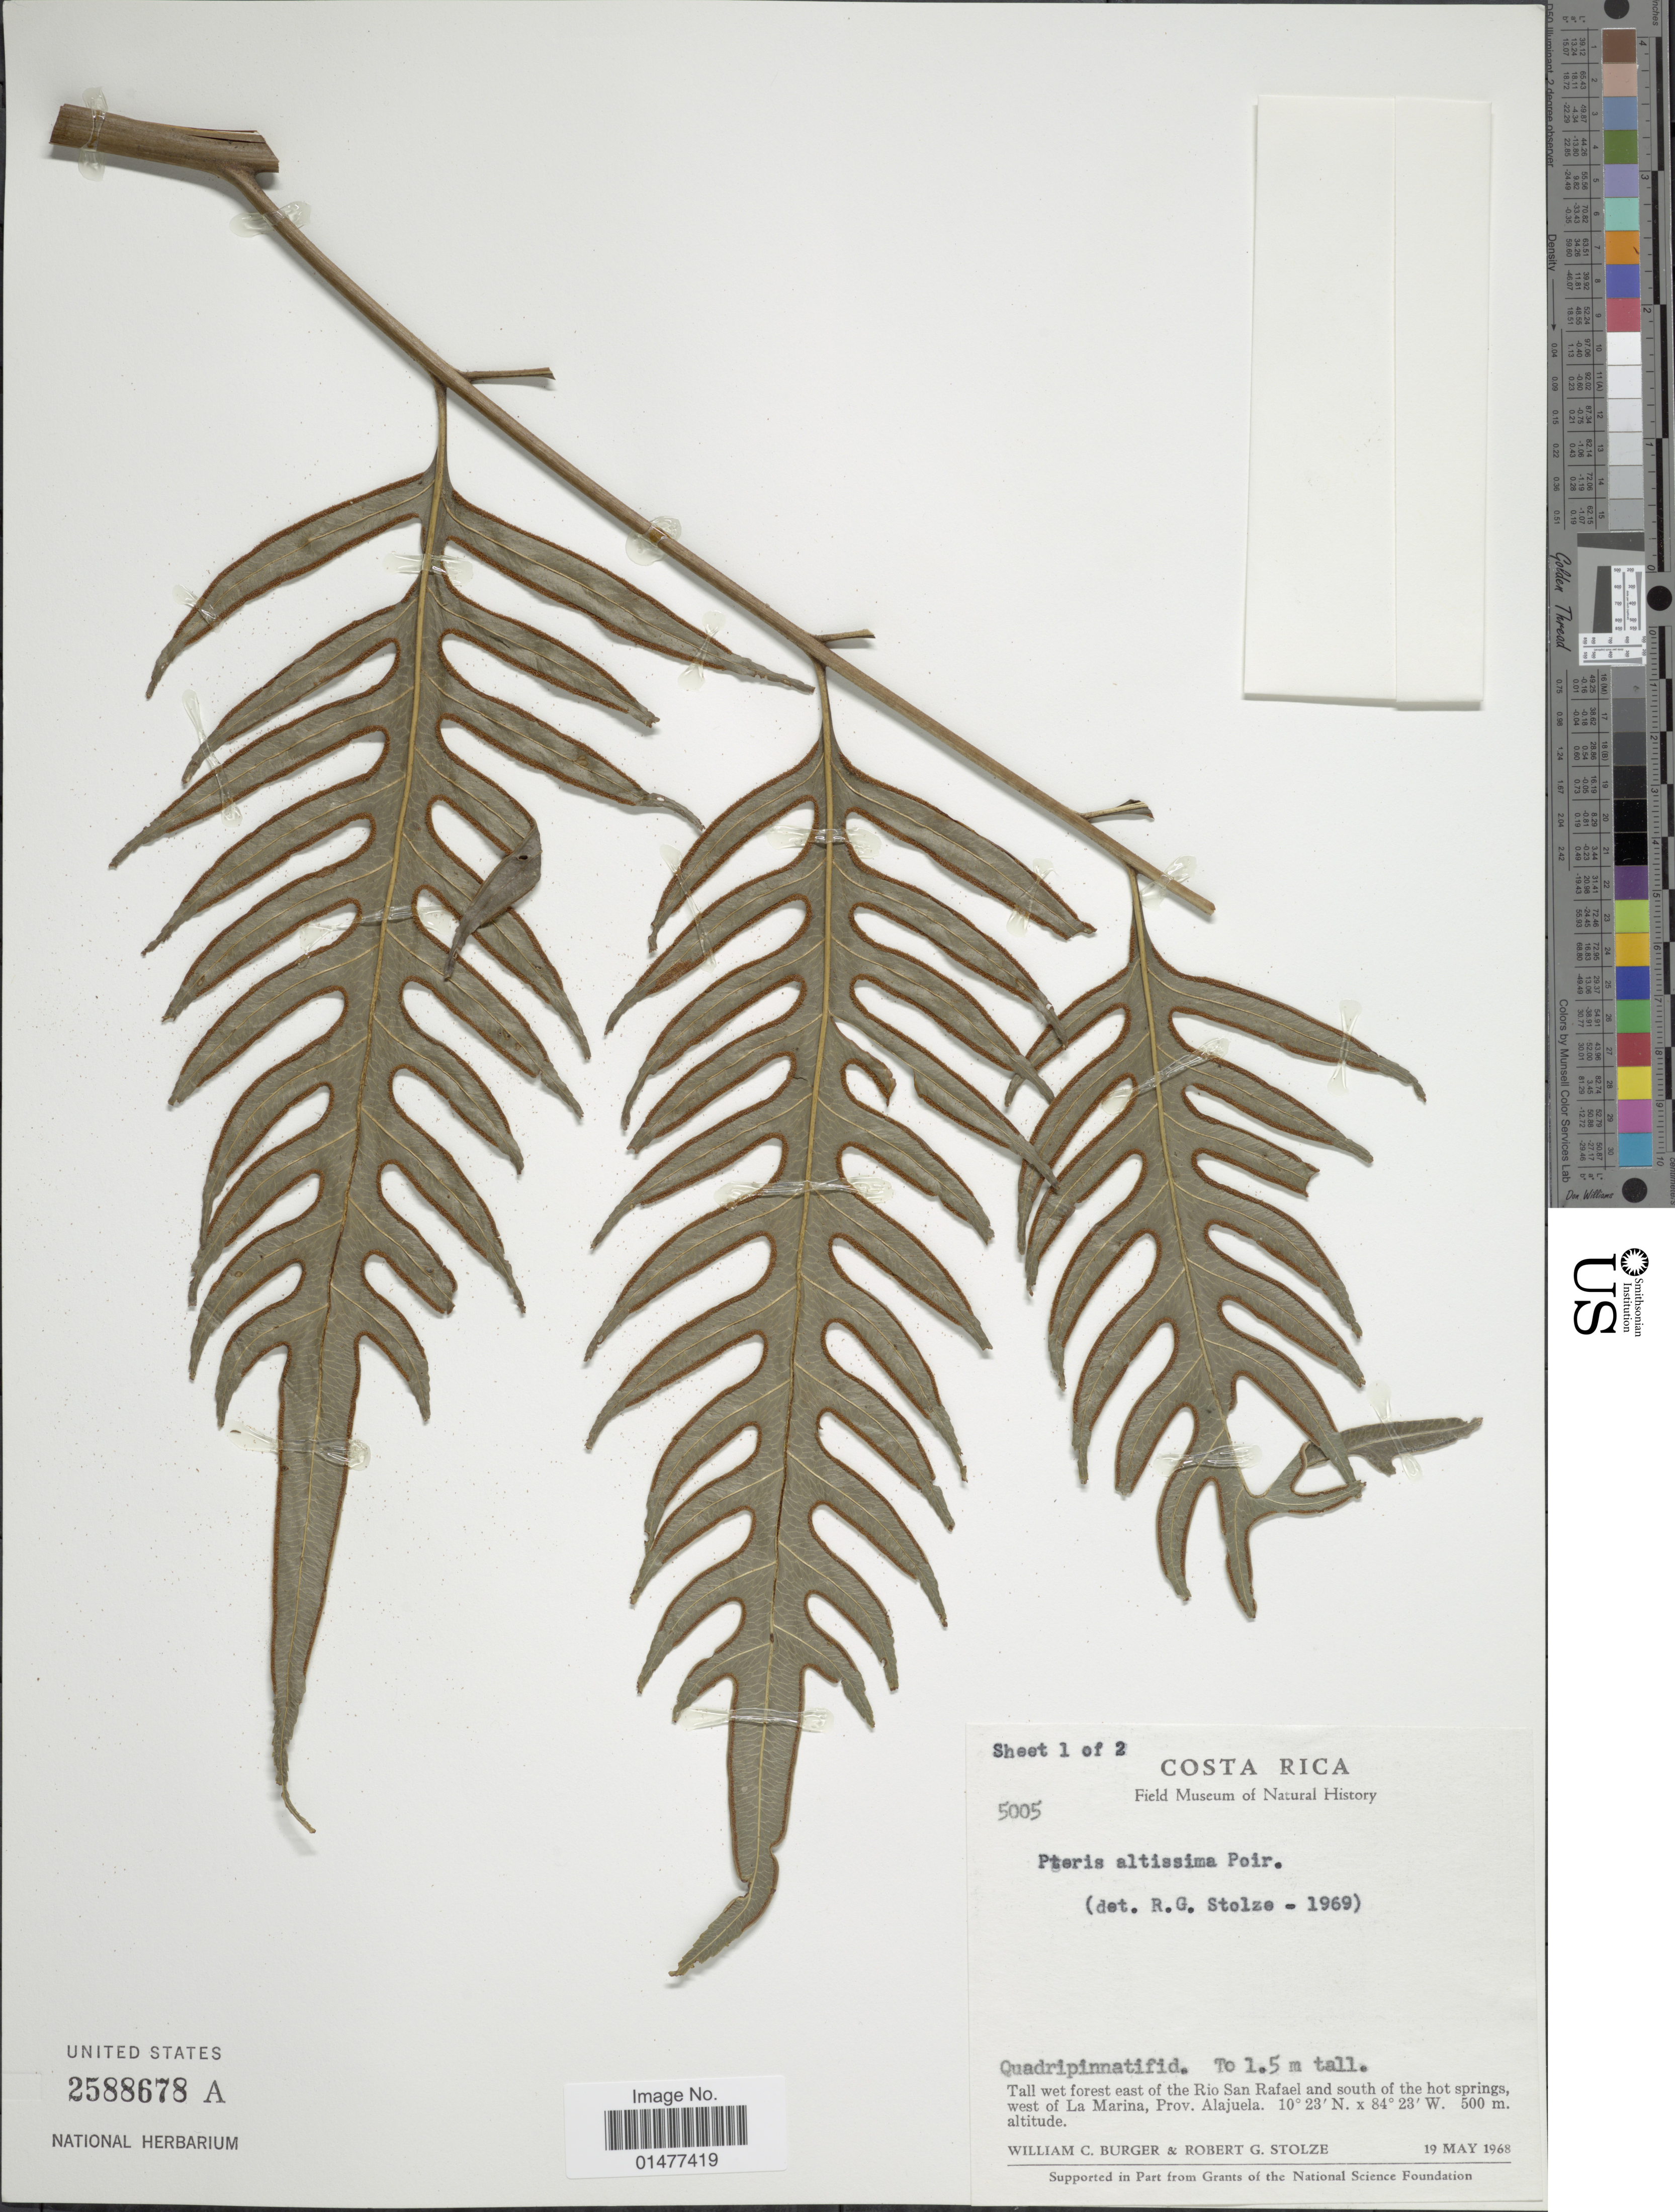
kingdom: Plantae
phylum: Tracheophyta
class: Polypodiopsida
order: Polypodiales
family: Pteridaceae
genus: Pteris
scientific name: Pteris altissima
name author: Poir.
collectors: W. Burger & R. G. Stolze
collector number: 5005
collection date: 1968-05-19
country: Costa Rica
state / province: Alajuela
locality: Quadripinnatifid. to 1.5 m tall. Tall wet forest east of the Rio San Rafael and south of the hot springs, west of La Marina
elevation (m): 500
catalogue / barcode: US 2588678A